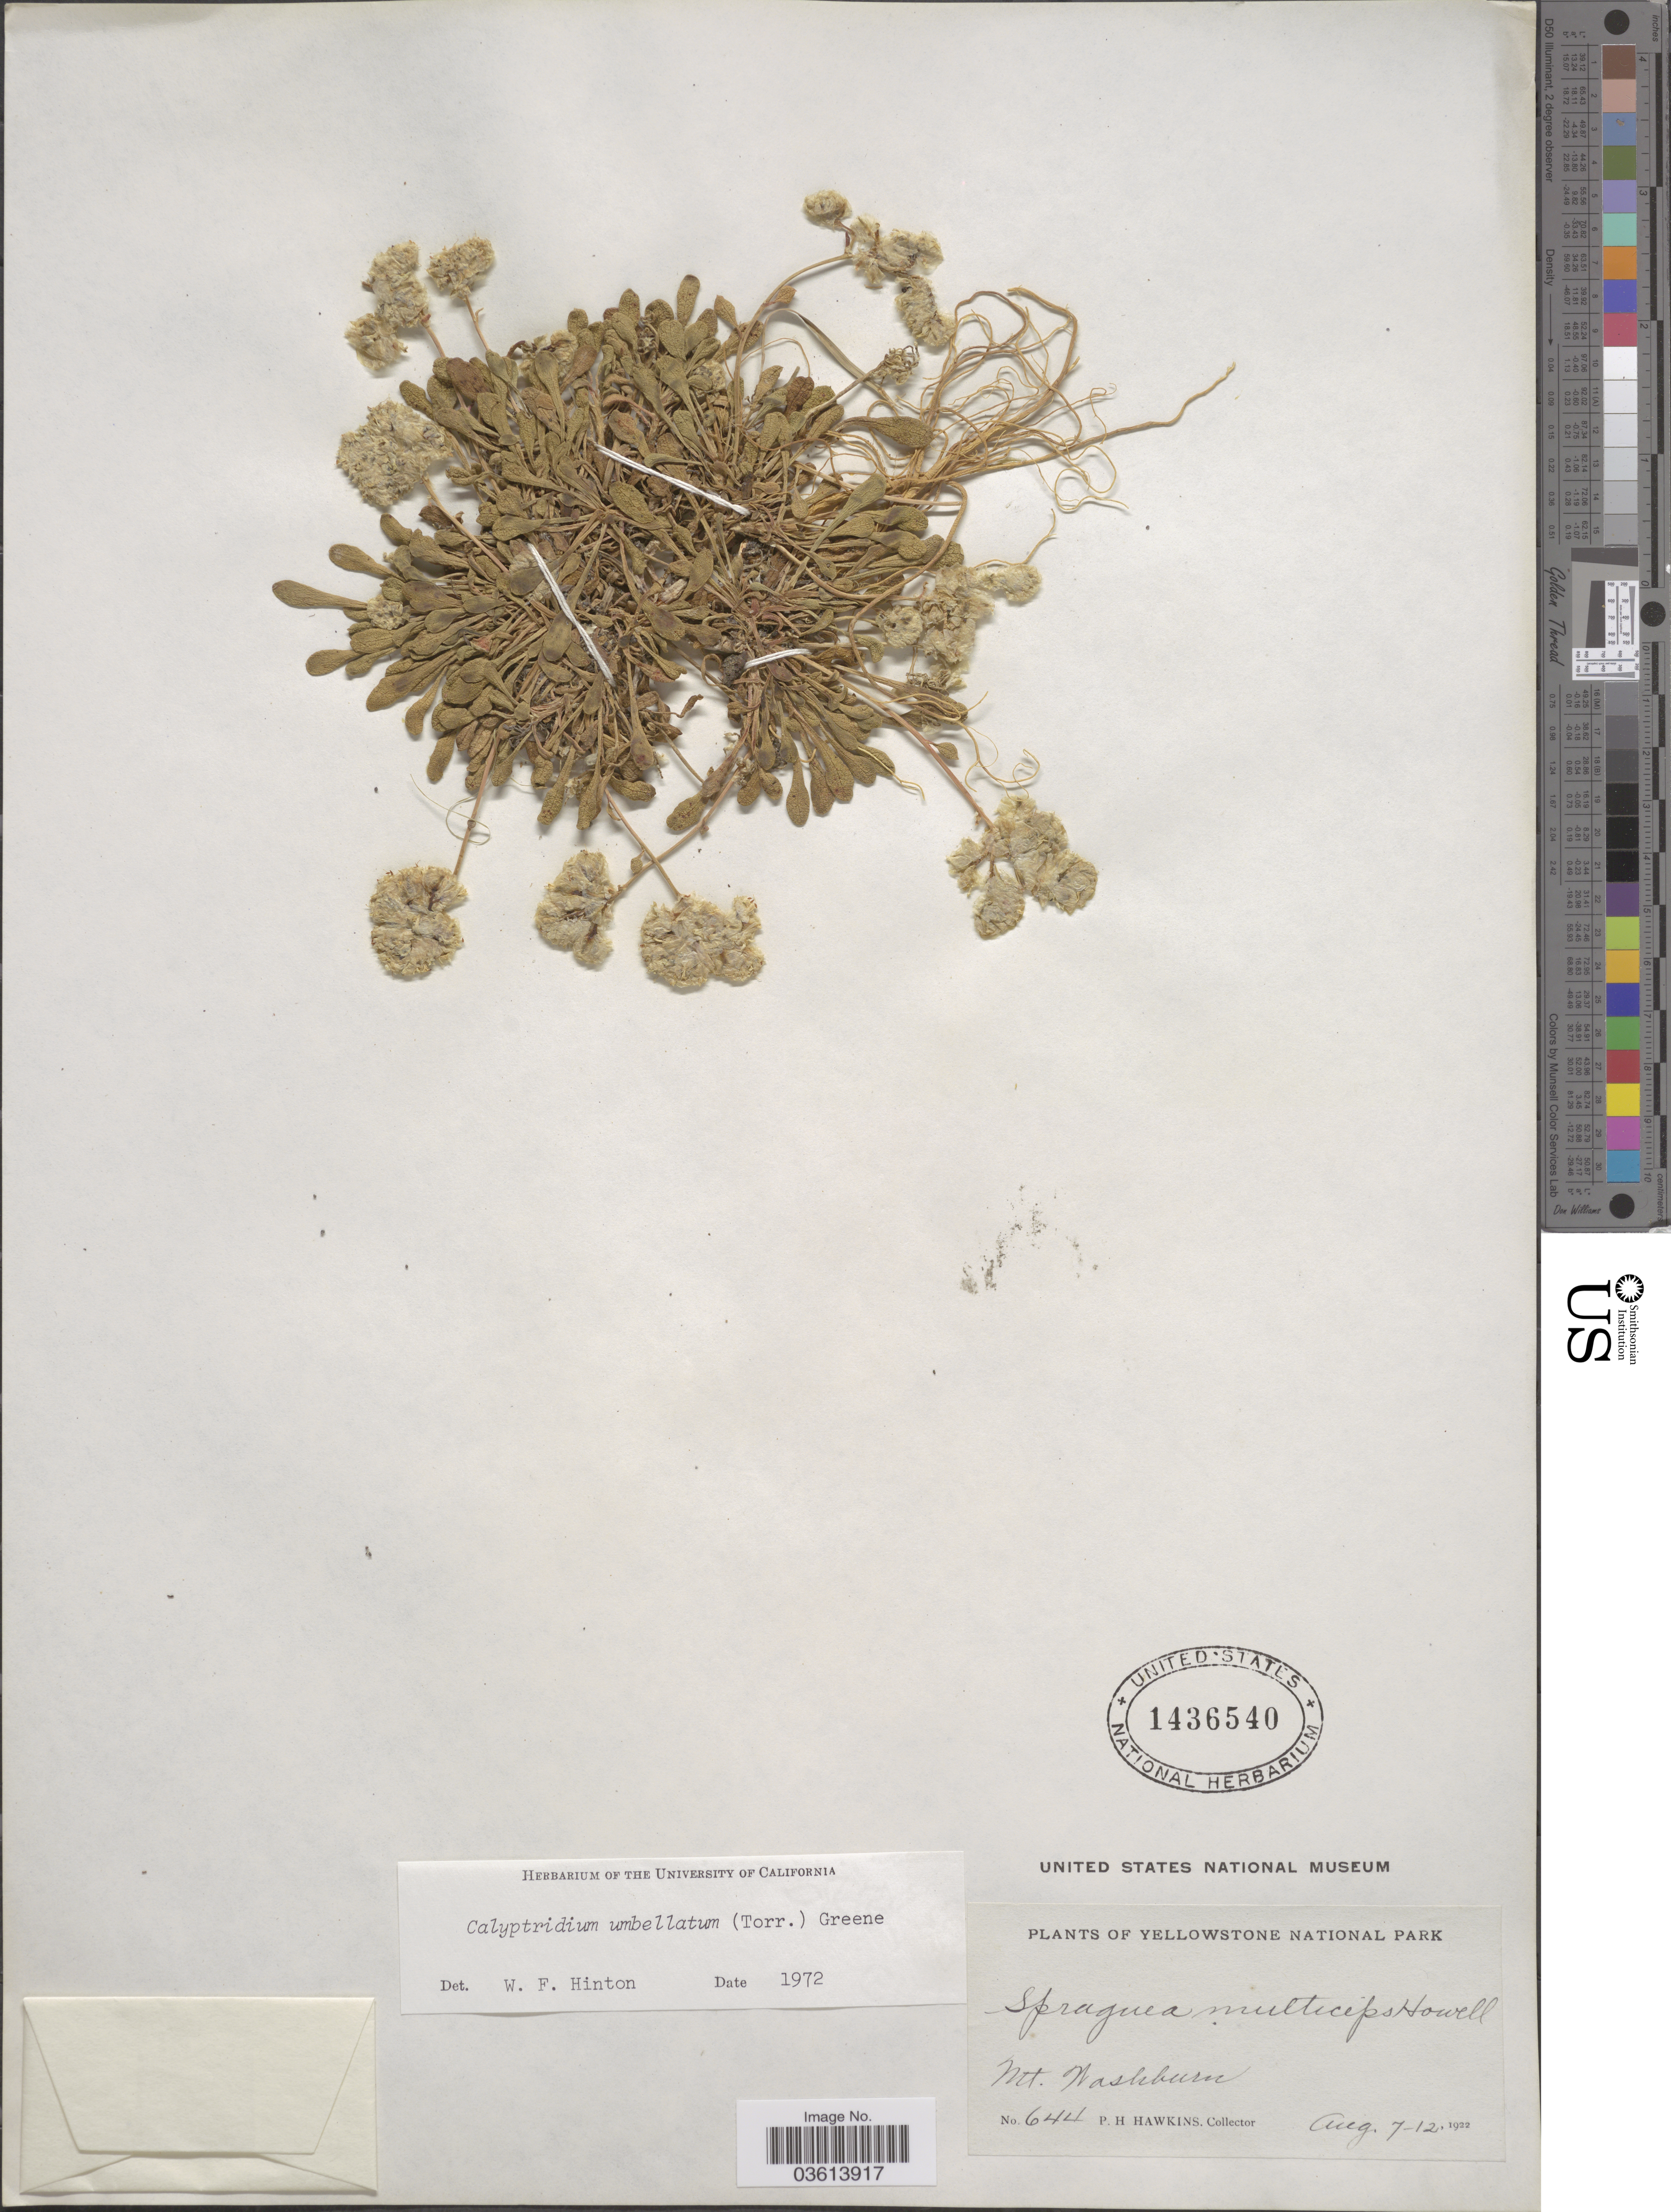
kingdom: Plantae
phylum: Tracheophyta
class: Magnoliopsida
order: Caryophyllales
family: Montiaceae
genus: Calyptridium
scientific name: Calyptridium umbellatum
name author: (Torr.) Greene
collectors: P. Hawkins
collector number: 644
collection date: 1922-08-07/1922-08-12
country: United States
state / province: Wyoming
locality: Yellowstone National Park. Mt. Washburn.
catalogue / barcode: US 1436540